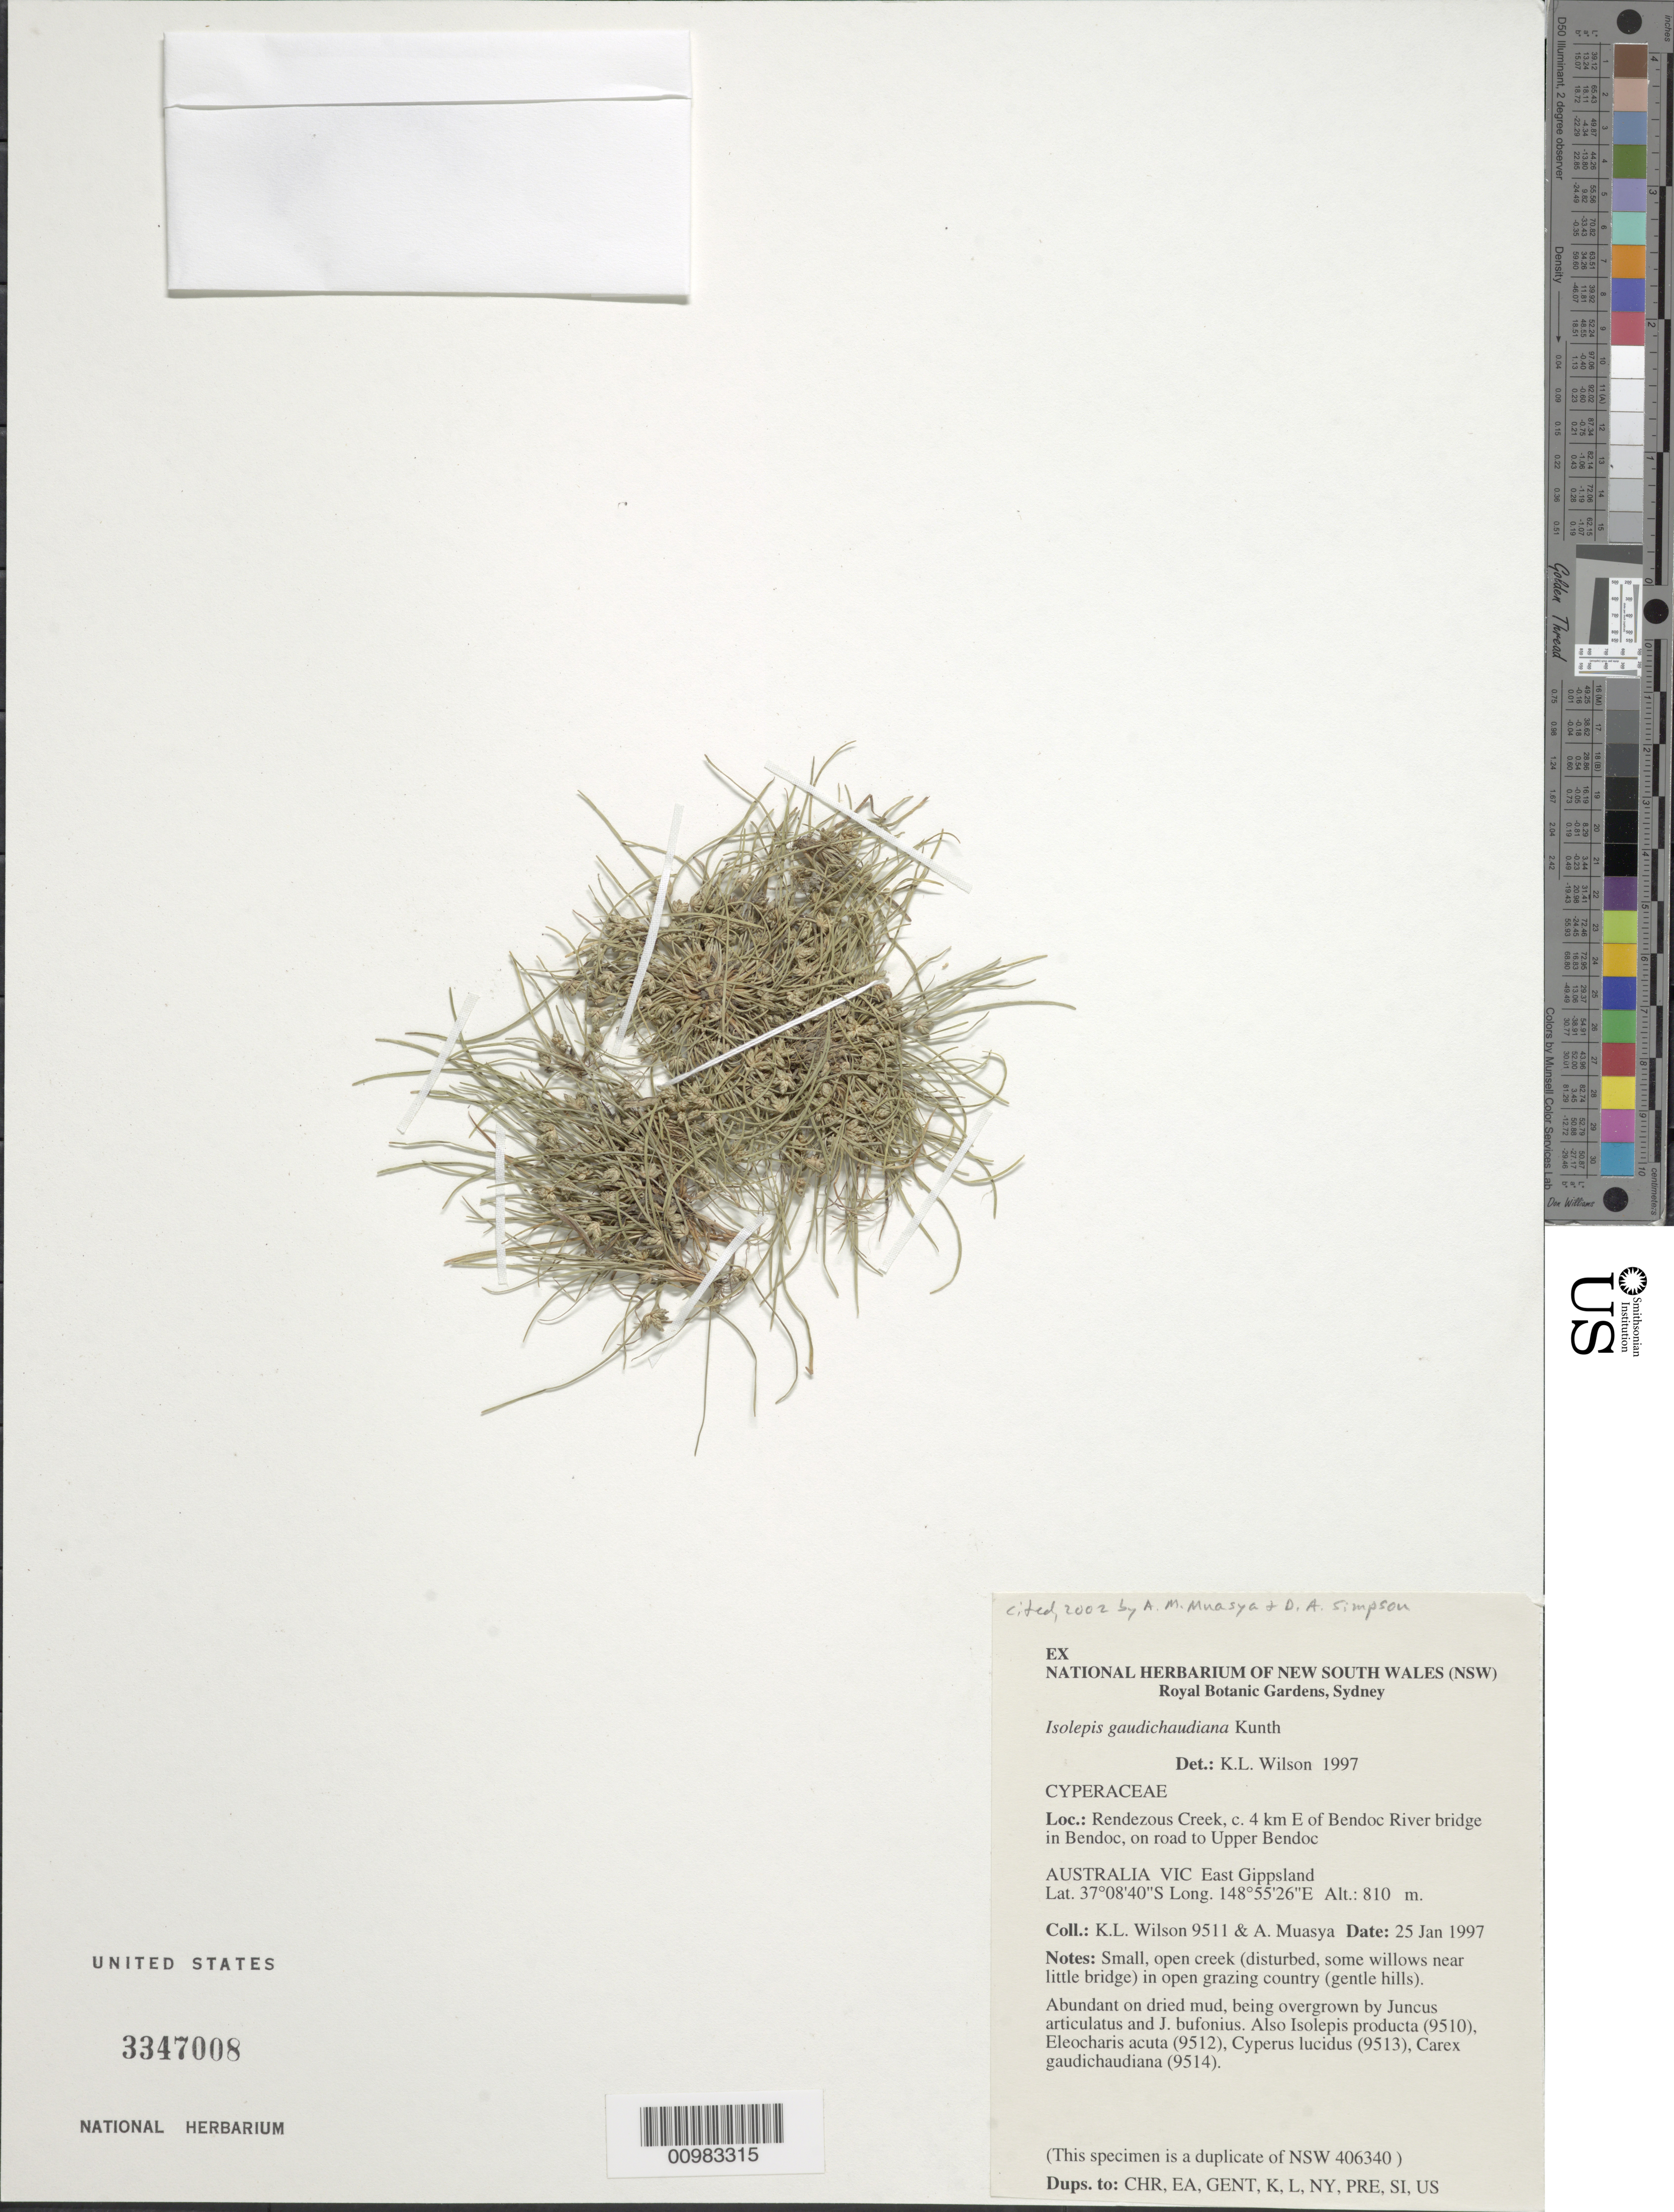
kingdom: Plantae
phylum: Tracheophyta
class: Liliopsida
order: Poales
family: Cyperaceae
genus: Isolepis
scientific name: Isolepis gaudichaudiana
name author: Kunth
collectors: A. Muasya & K. L. Wilson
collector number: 9511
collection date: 1997-01-25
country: Australia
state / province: Victoria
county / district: East Gippsland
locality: Rendezous Creek, c. 4 km E of Bendoc River bridge in Bendoc, on road t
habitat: Small, open creek (disturbed, some willows near little bridge) in open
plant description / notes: (record contributed by HISPID)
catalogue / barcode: US 3347008